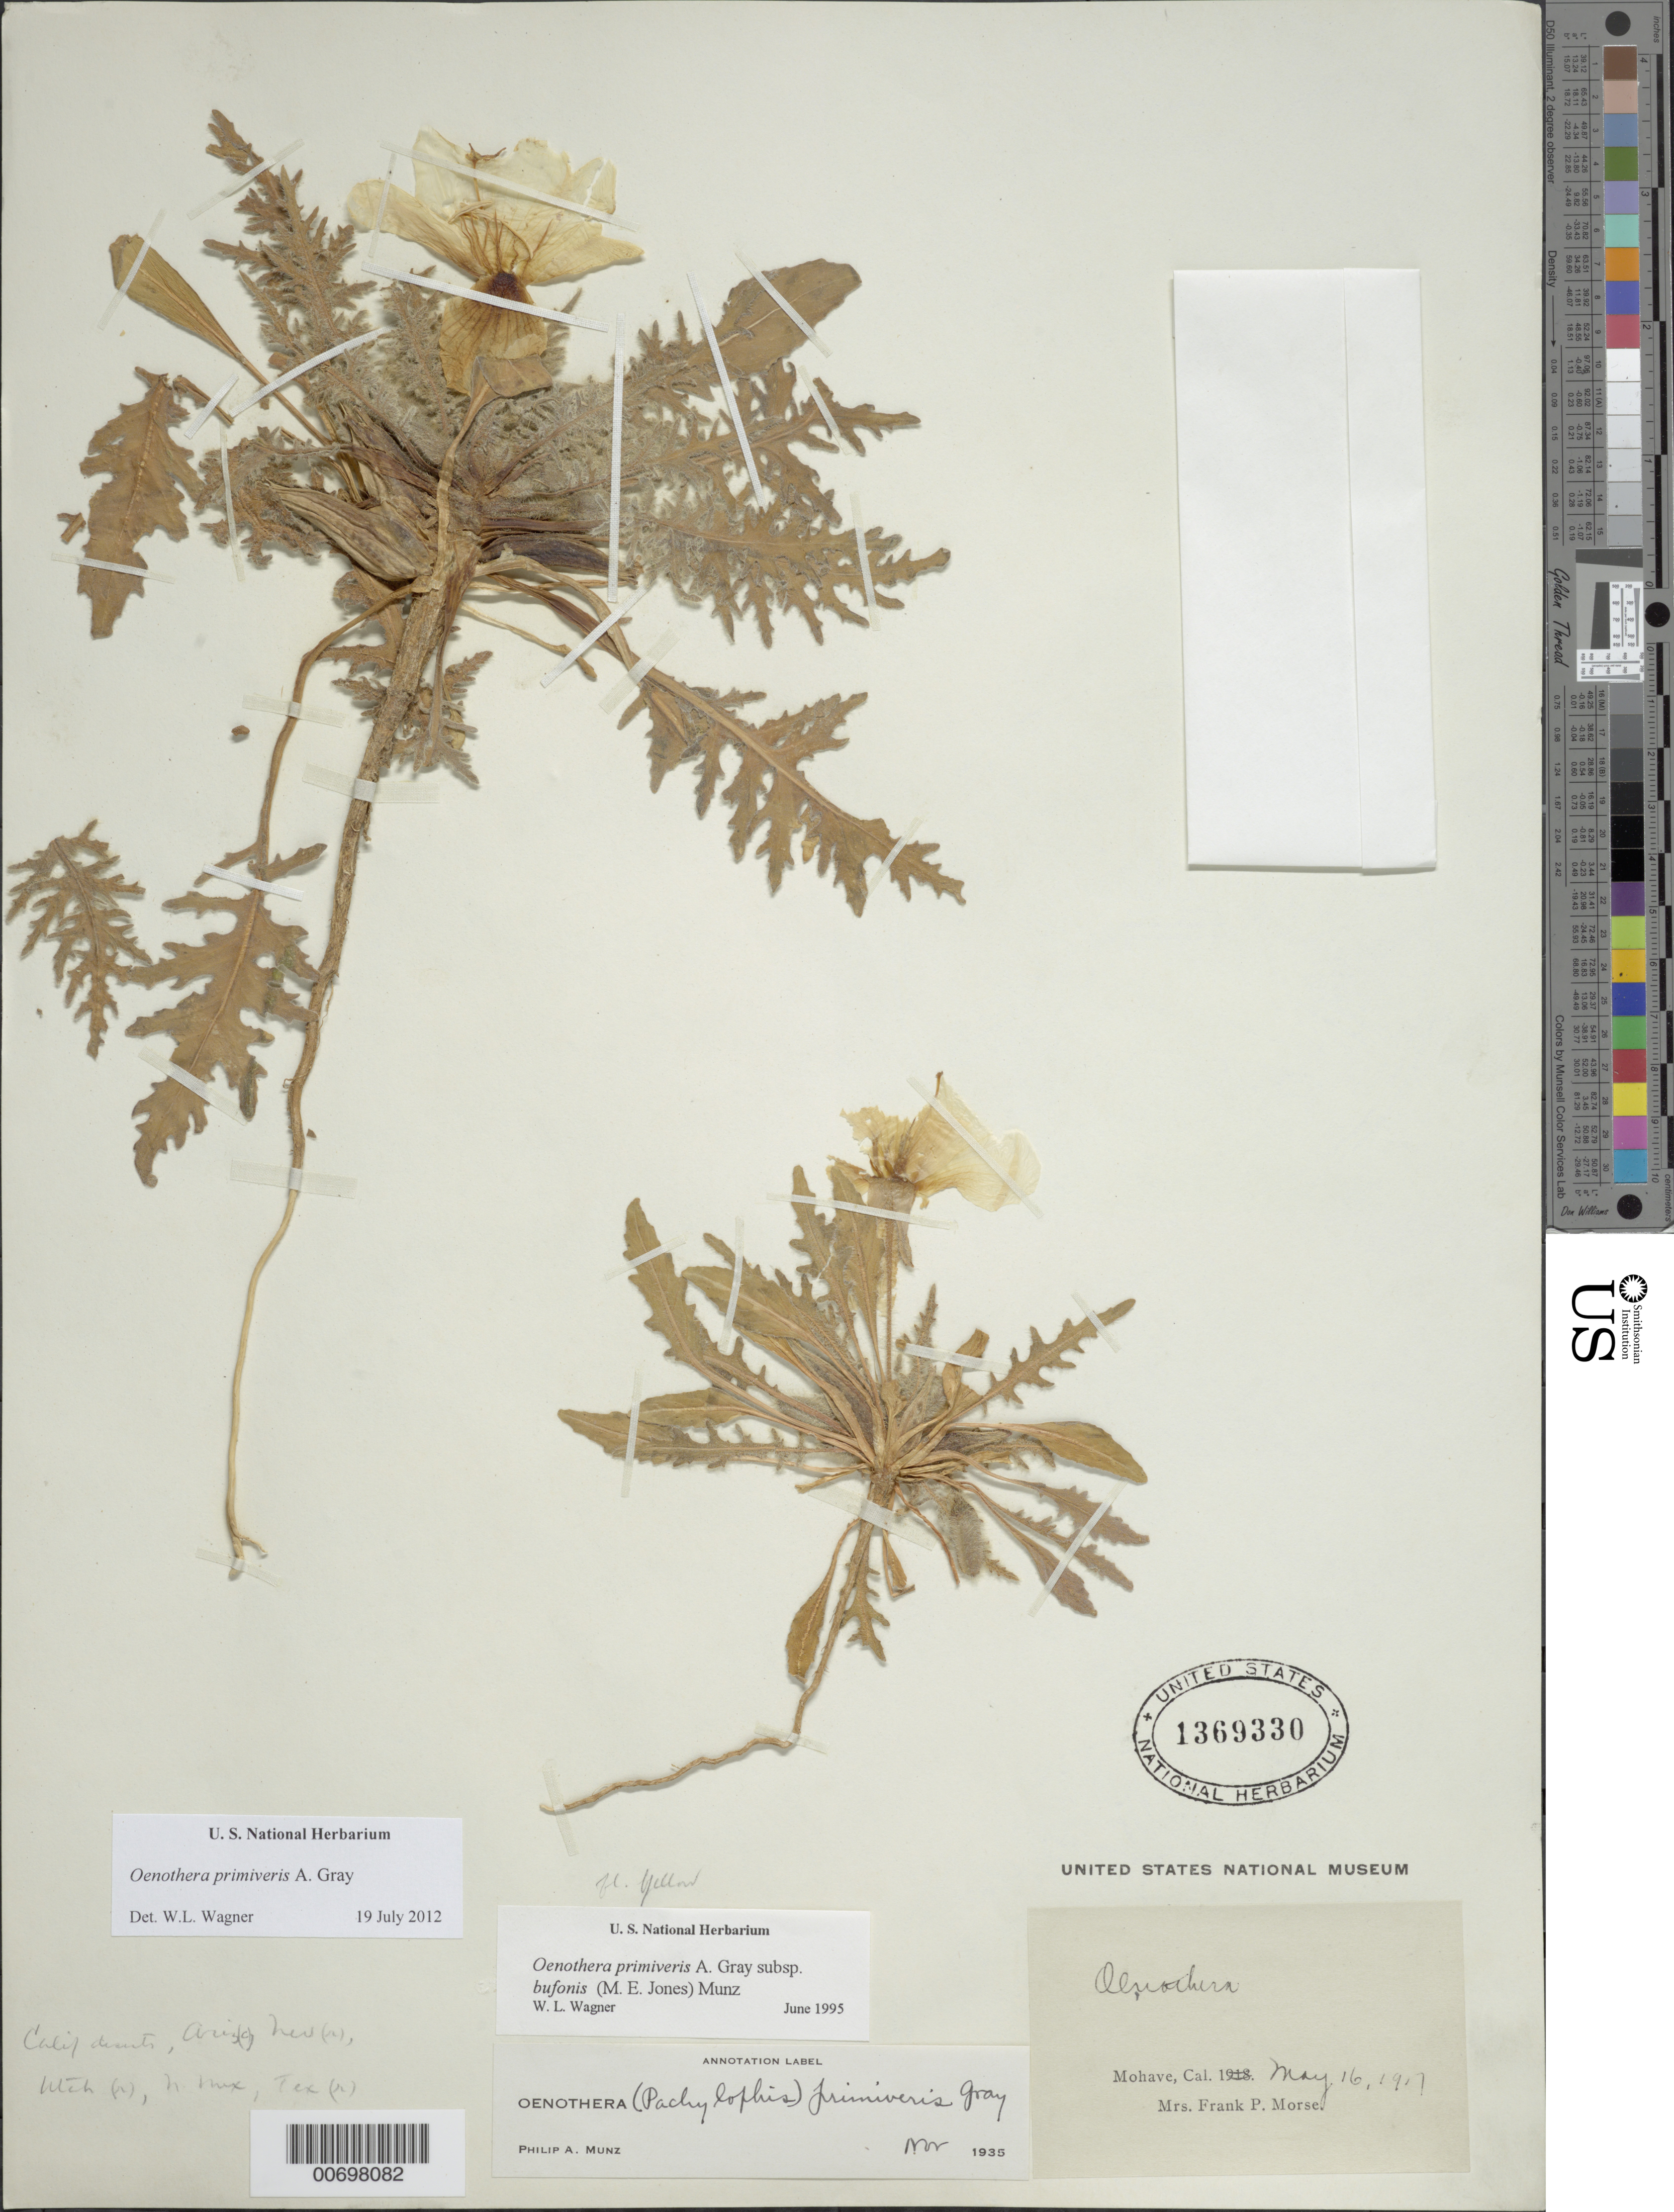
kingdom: Plantae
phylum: Tracheophyta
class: Magnoliopsida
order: Myrtales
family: Onagraceae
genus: Oenothera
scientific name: Oenothera primiveris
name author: A. Gray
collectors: F. Morse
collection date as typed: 16 May 1917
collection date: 1917-05-16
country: United States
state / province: California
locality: Mohave.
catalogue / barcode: US 1369330